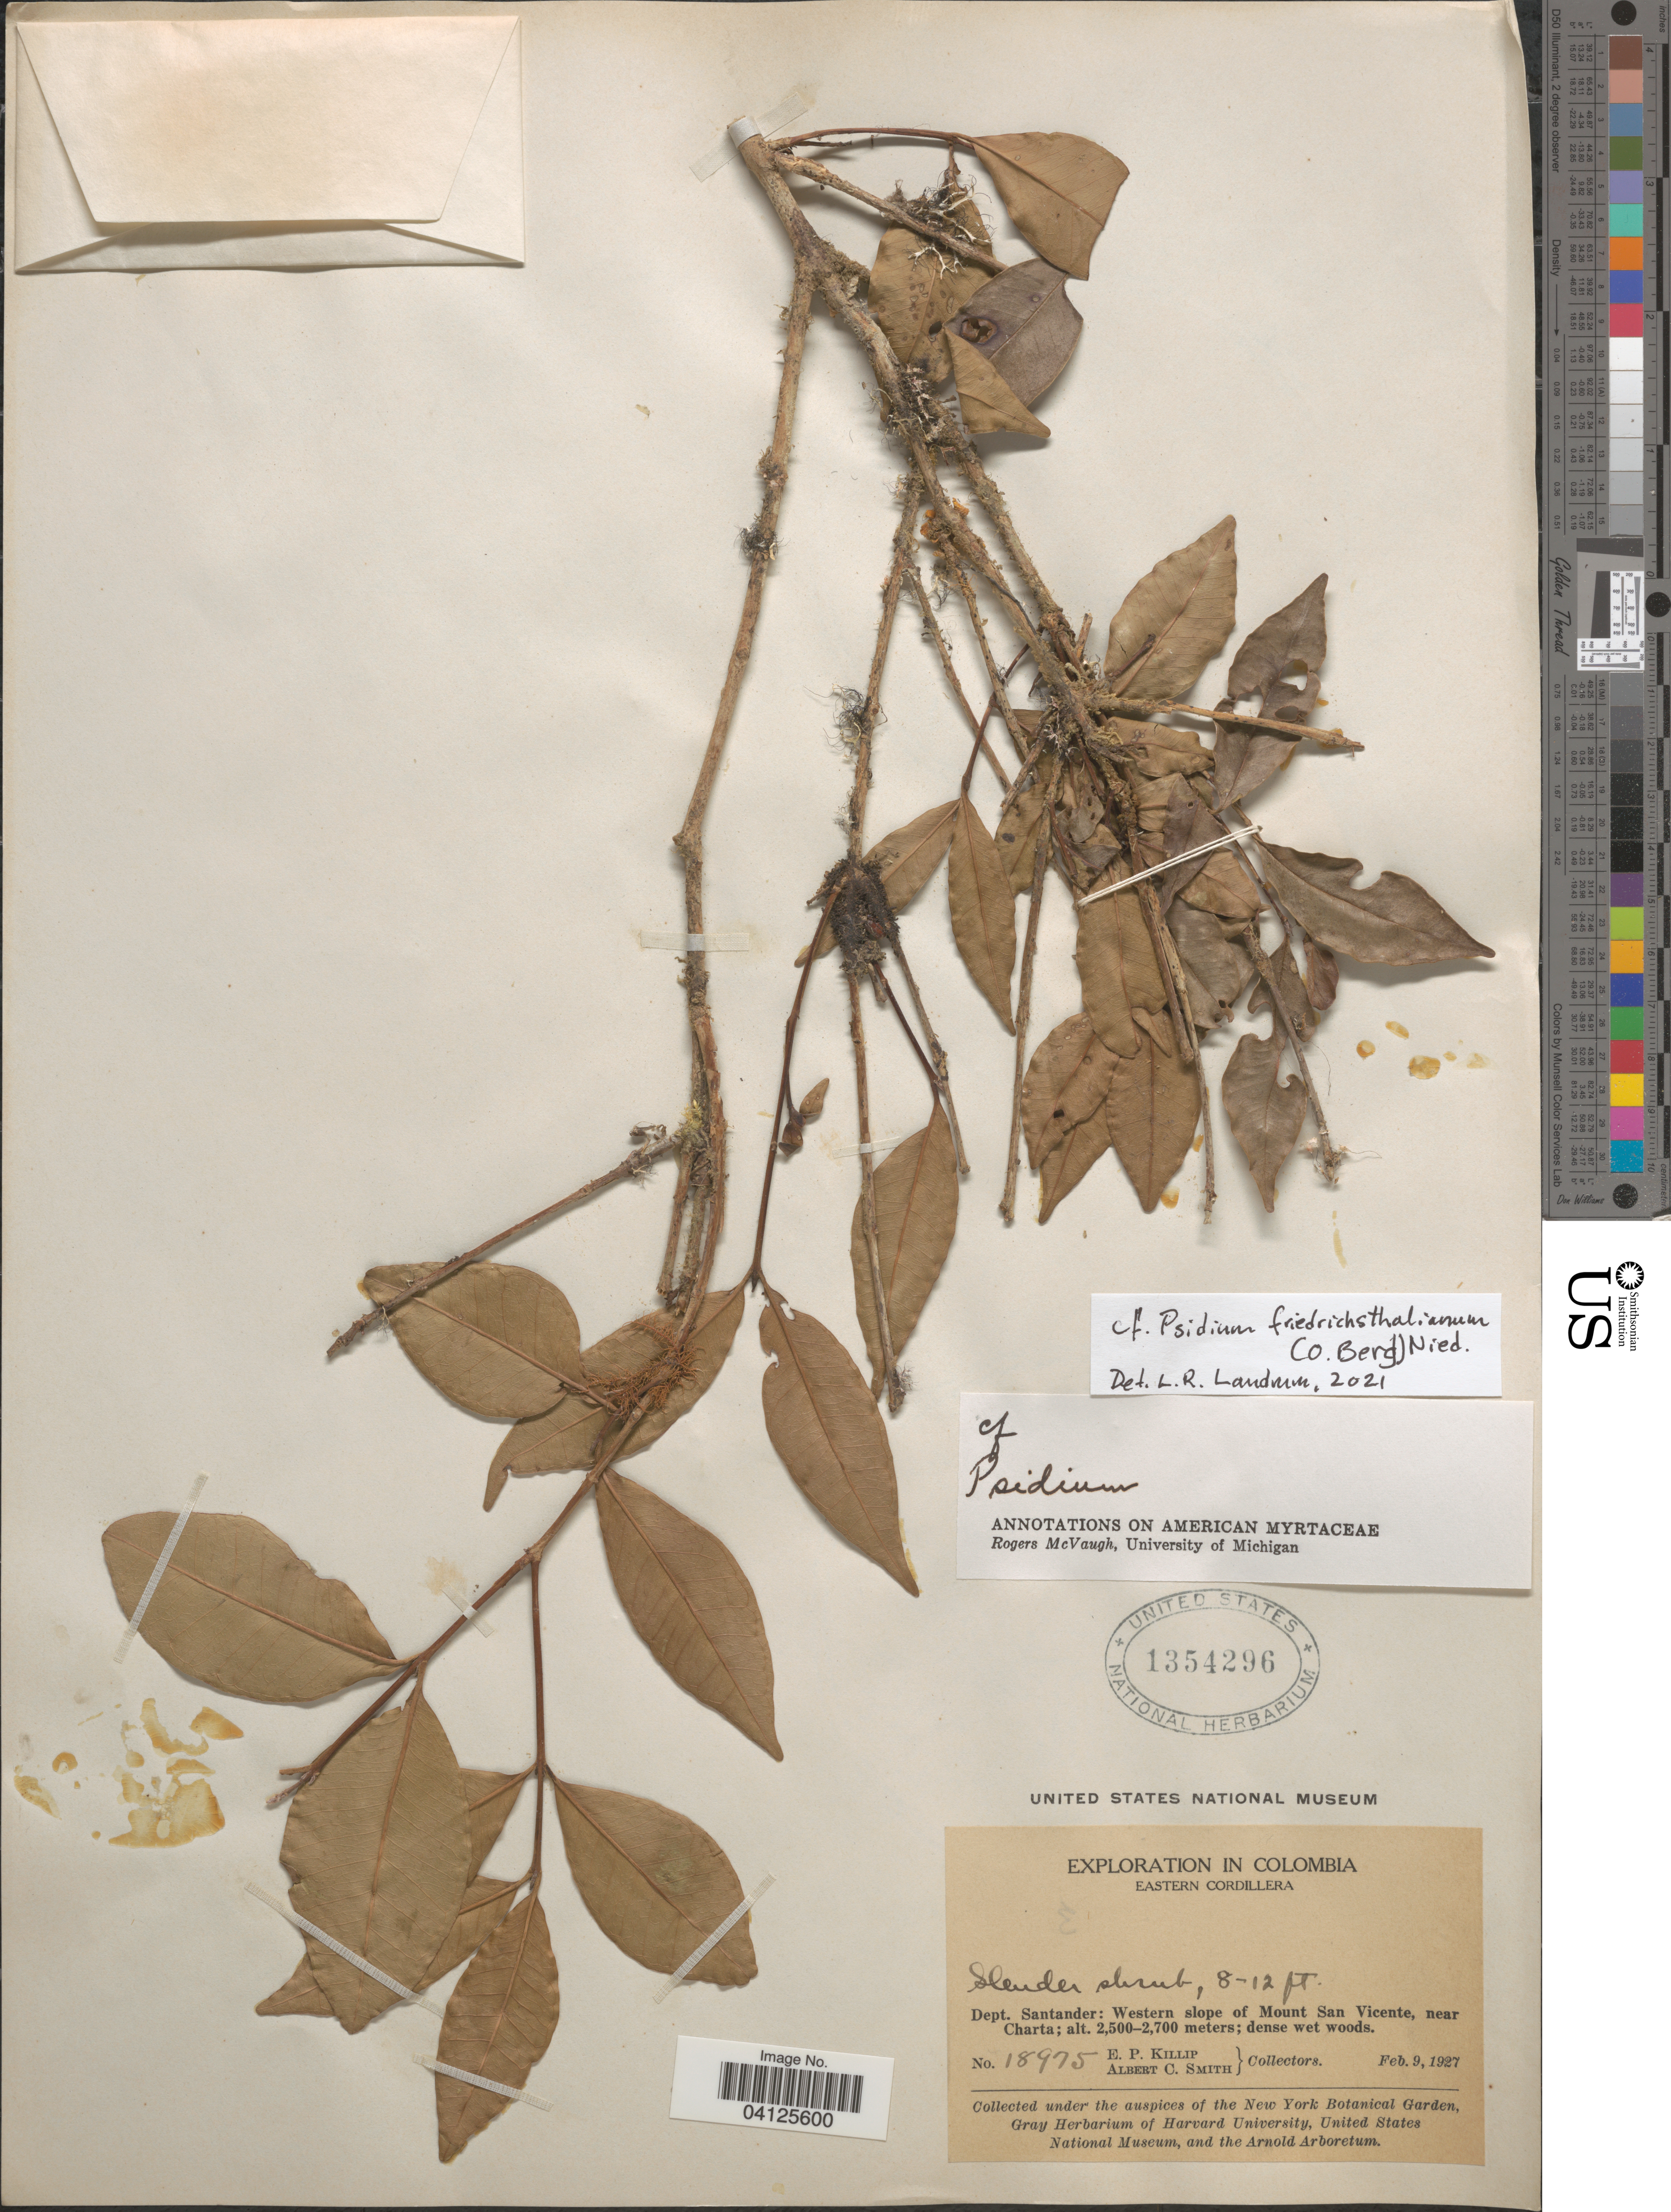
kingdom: Plantae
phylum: Tracheophyta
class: Magnoliopsida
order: Myrtales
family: Myrtaceae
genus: Psidium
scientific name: Psidium friedrichsthalianum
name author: (O. Berg) Nied.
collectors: E. P. Killip & A. C. Smith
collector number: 18975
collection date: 1927-02-09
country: Colombia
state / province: Santander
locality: Exploration in colombia. Eastern Cordillera. Dept. Santander: Western slope of Mount San Vicente, near Charta.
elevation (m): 2500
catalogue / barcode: US 1354296